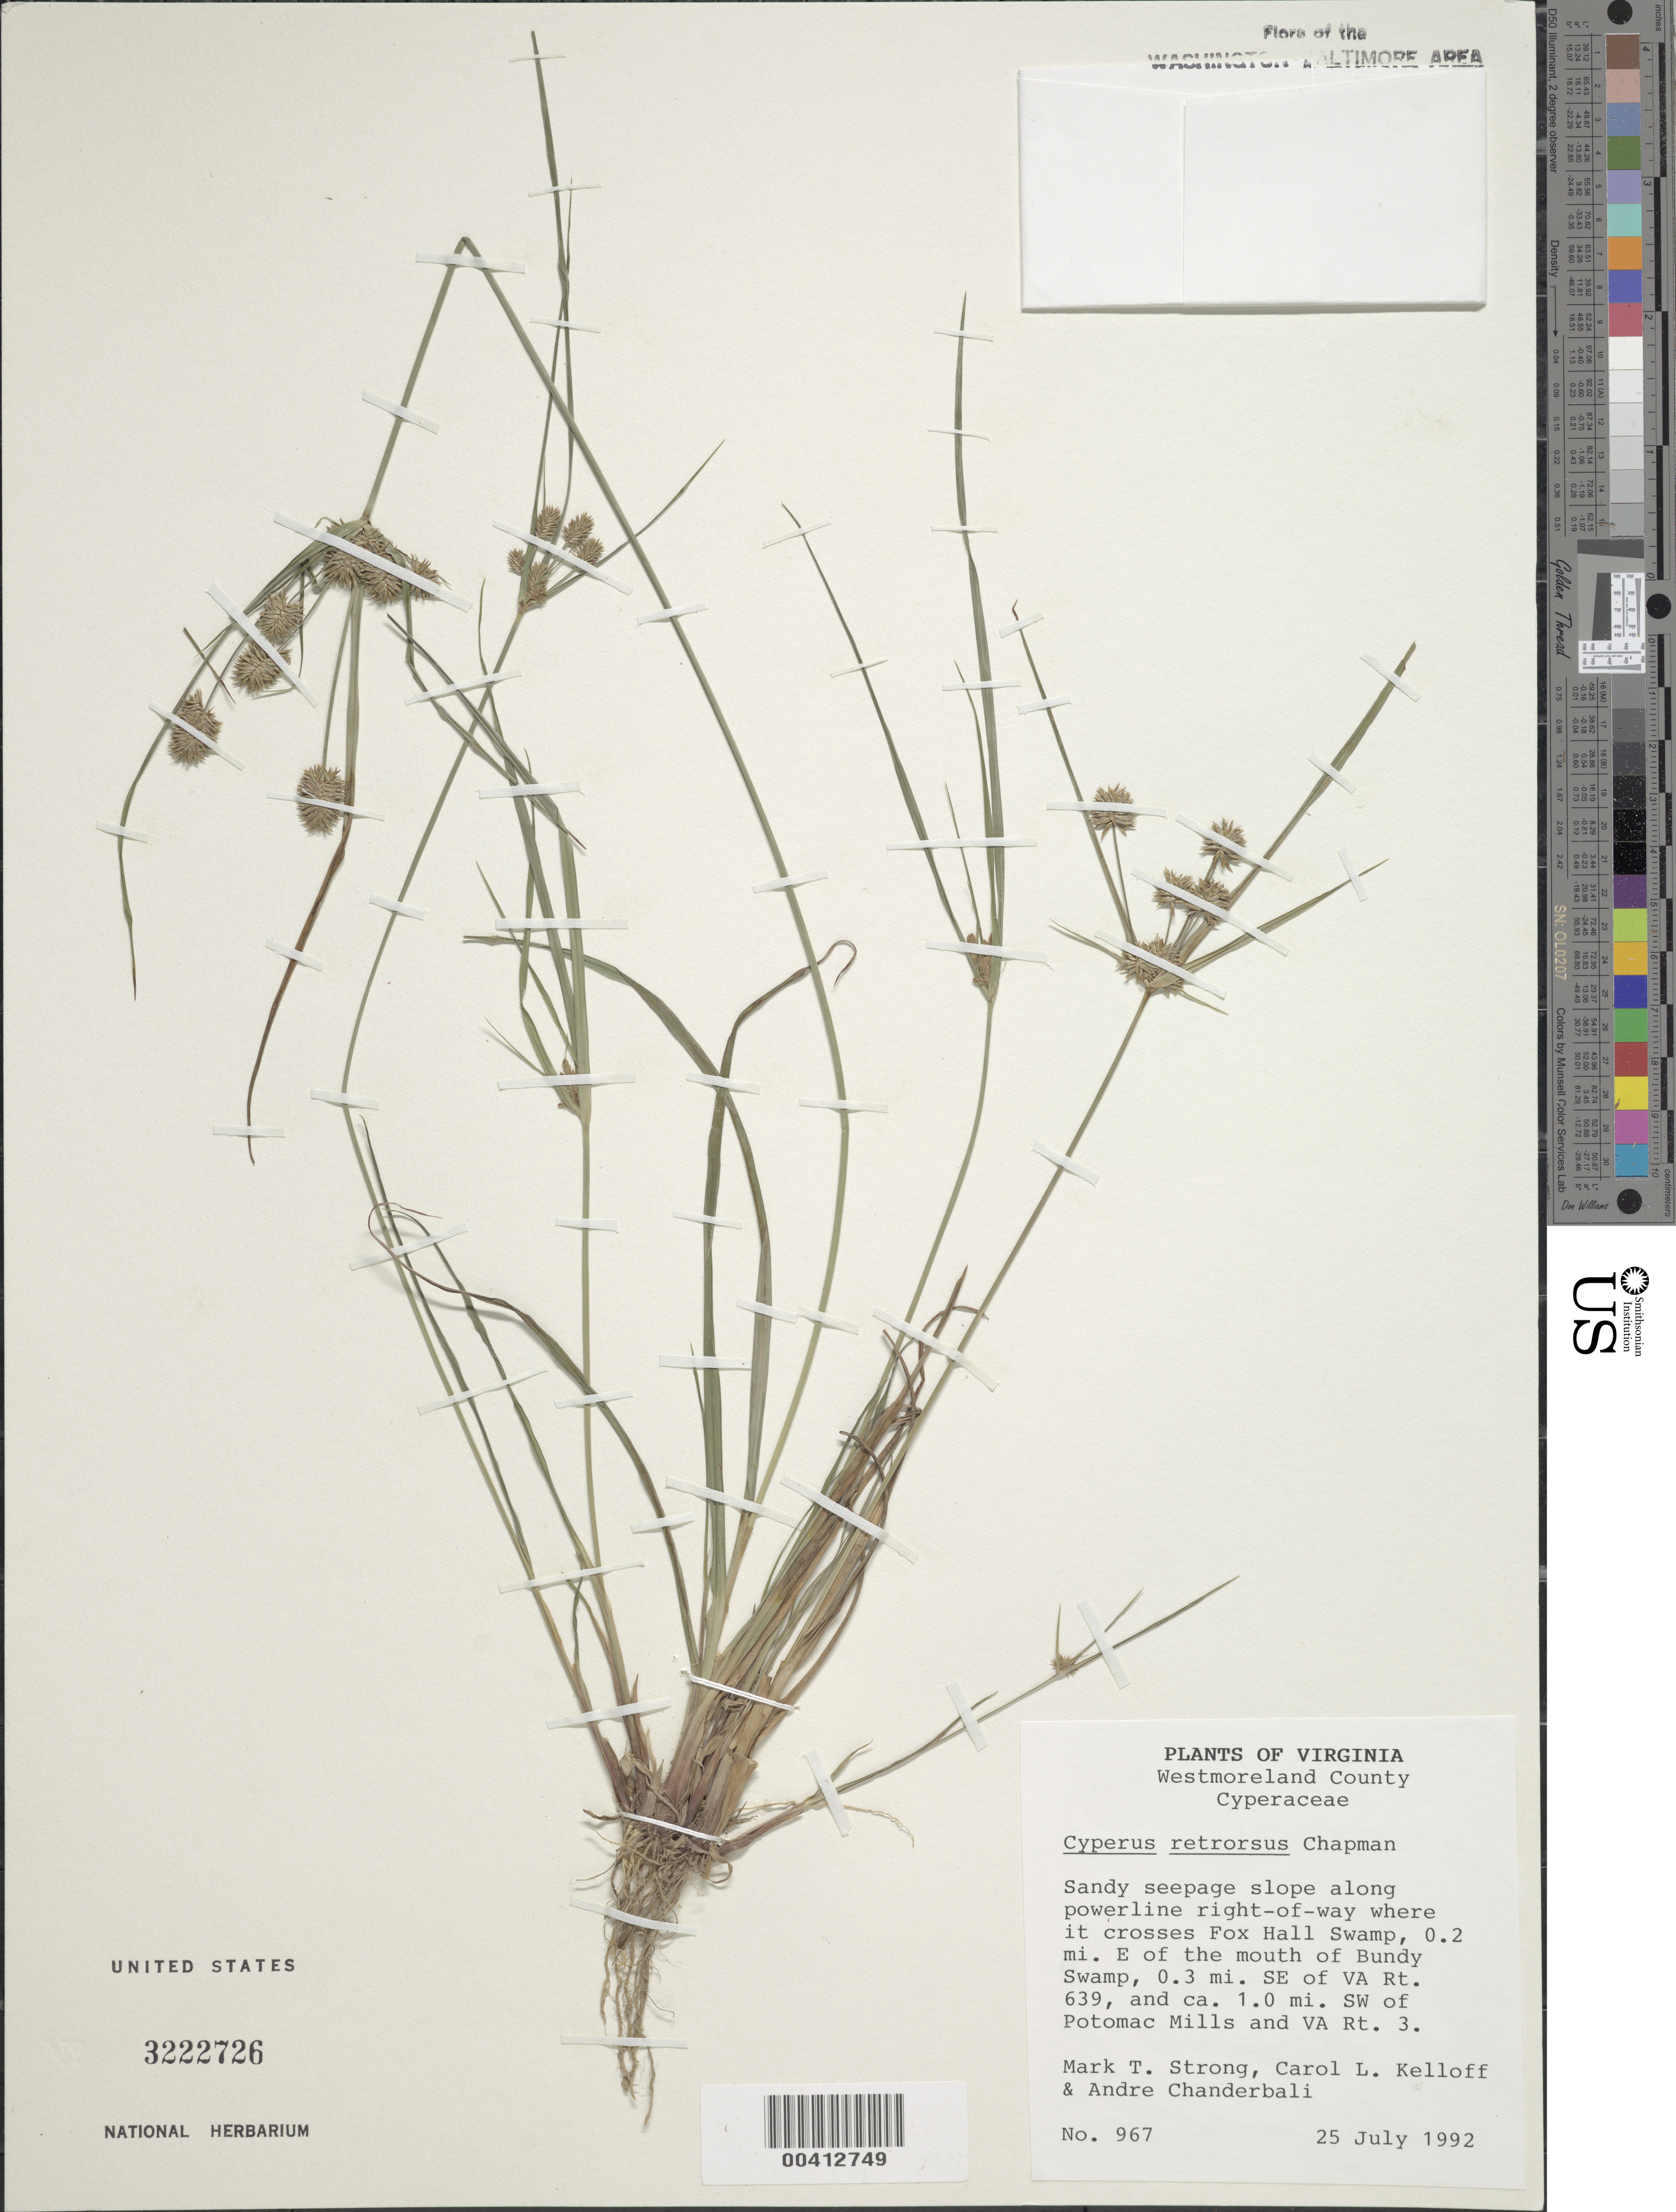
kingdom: Plantae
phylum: Tracheophyta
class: Liliopsida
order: Poales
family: Cyperaceae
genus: Cyperus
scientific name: Cyperus retrorsus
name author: Chapm.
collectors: M. T. Strong, C. L. Kelloff & A. S. Chanderbali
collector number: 967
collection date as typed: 25 Jul 1992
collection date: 1992-07-25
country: United States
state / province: Virginia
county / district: Westmoreland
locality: SW of Potomac Mills and Rt. 3, E of mouth of Bundy Swamp, powerline right-of-way at Fox Hall Swamp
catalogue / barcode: US 3222726